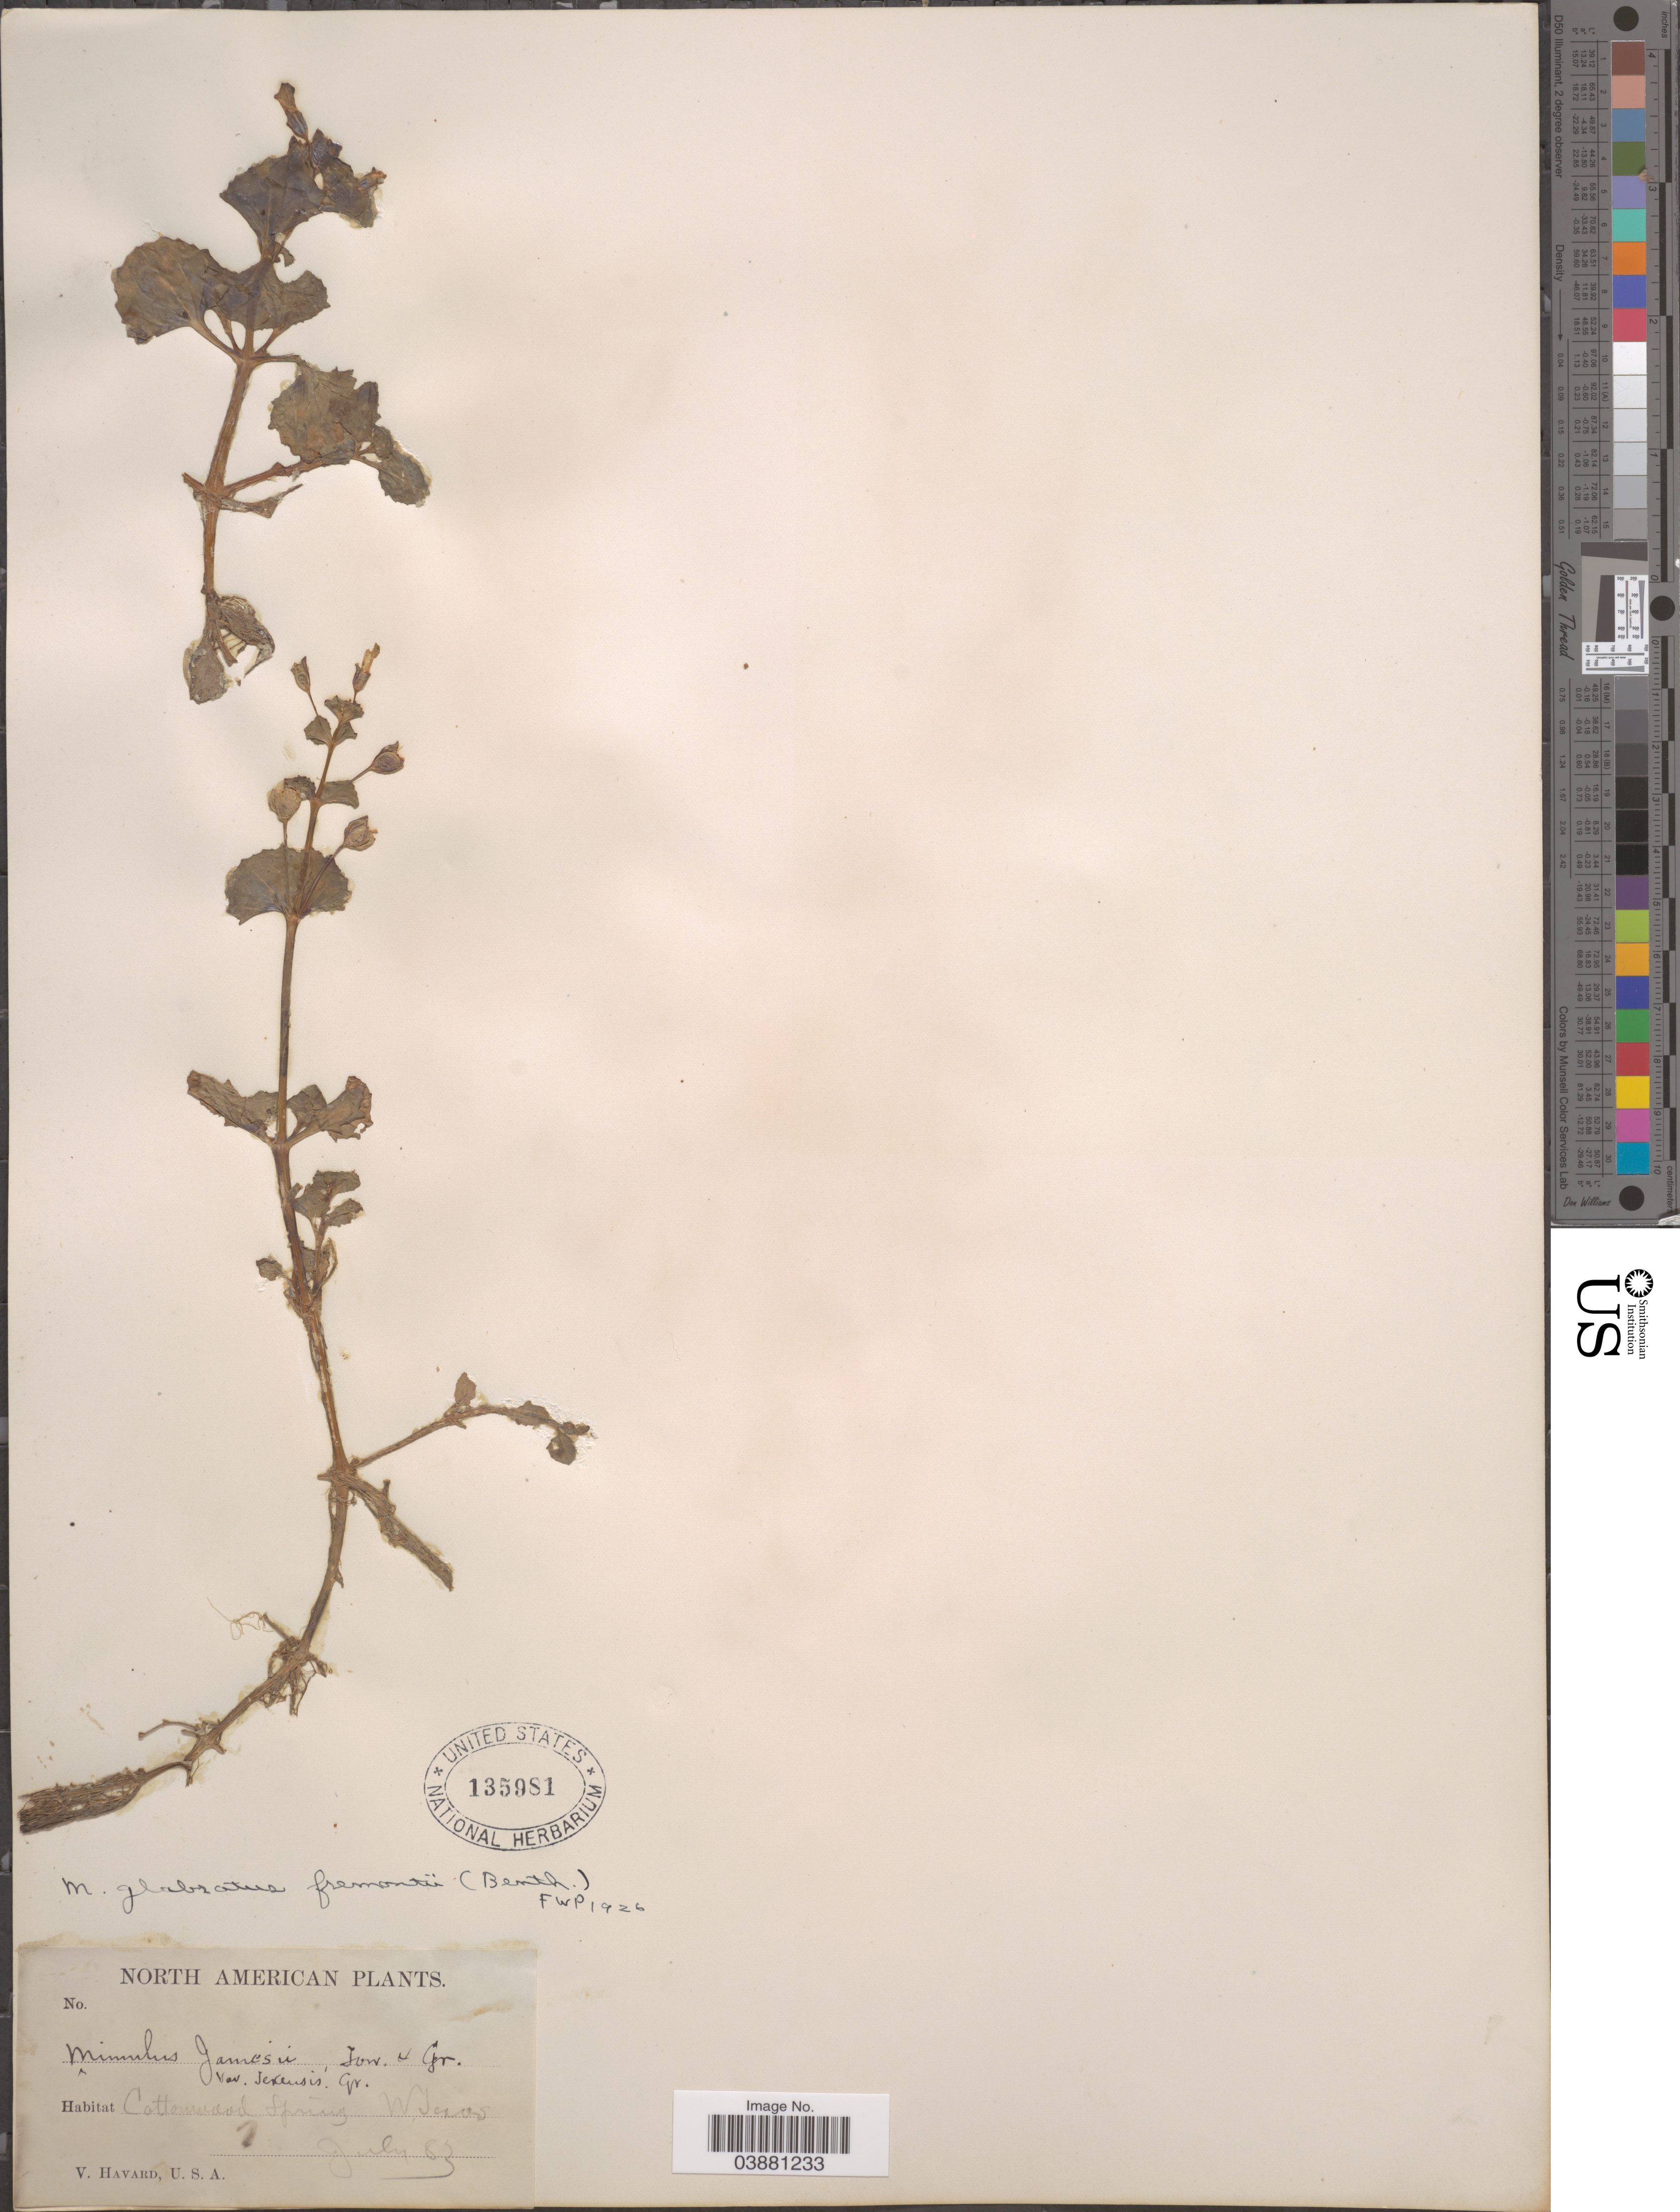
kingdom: Plantae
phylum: Tracheophyta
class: Magnoliopsida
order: Lamiales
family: Phrymaceae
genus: Mimulus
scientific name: Mimulus glabratus var. fremontii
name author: Kunth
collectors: V. Havard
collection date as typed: Transcribed d/m/y: /7/83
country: United States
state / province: Texas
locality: Cottonwood Spring. W.Texas.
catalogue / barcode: US 135981